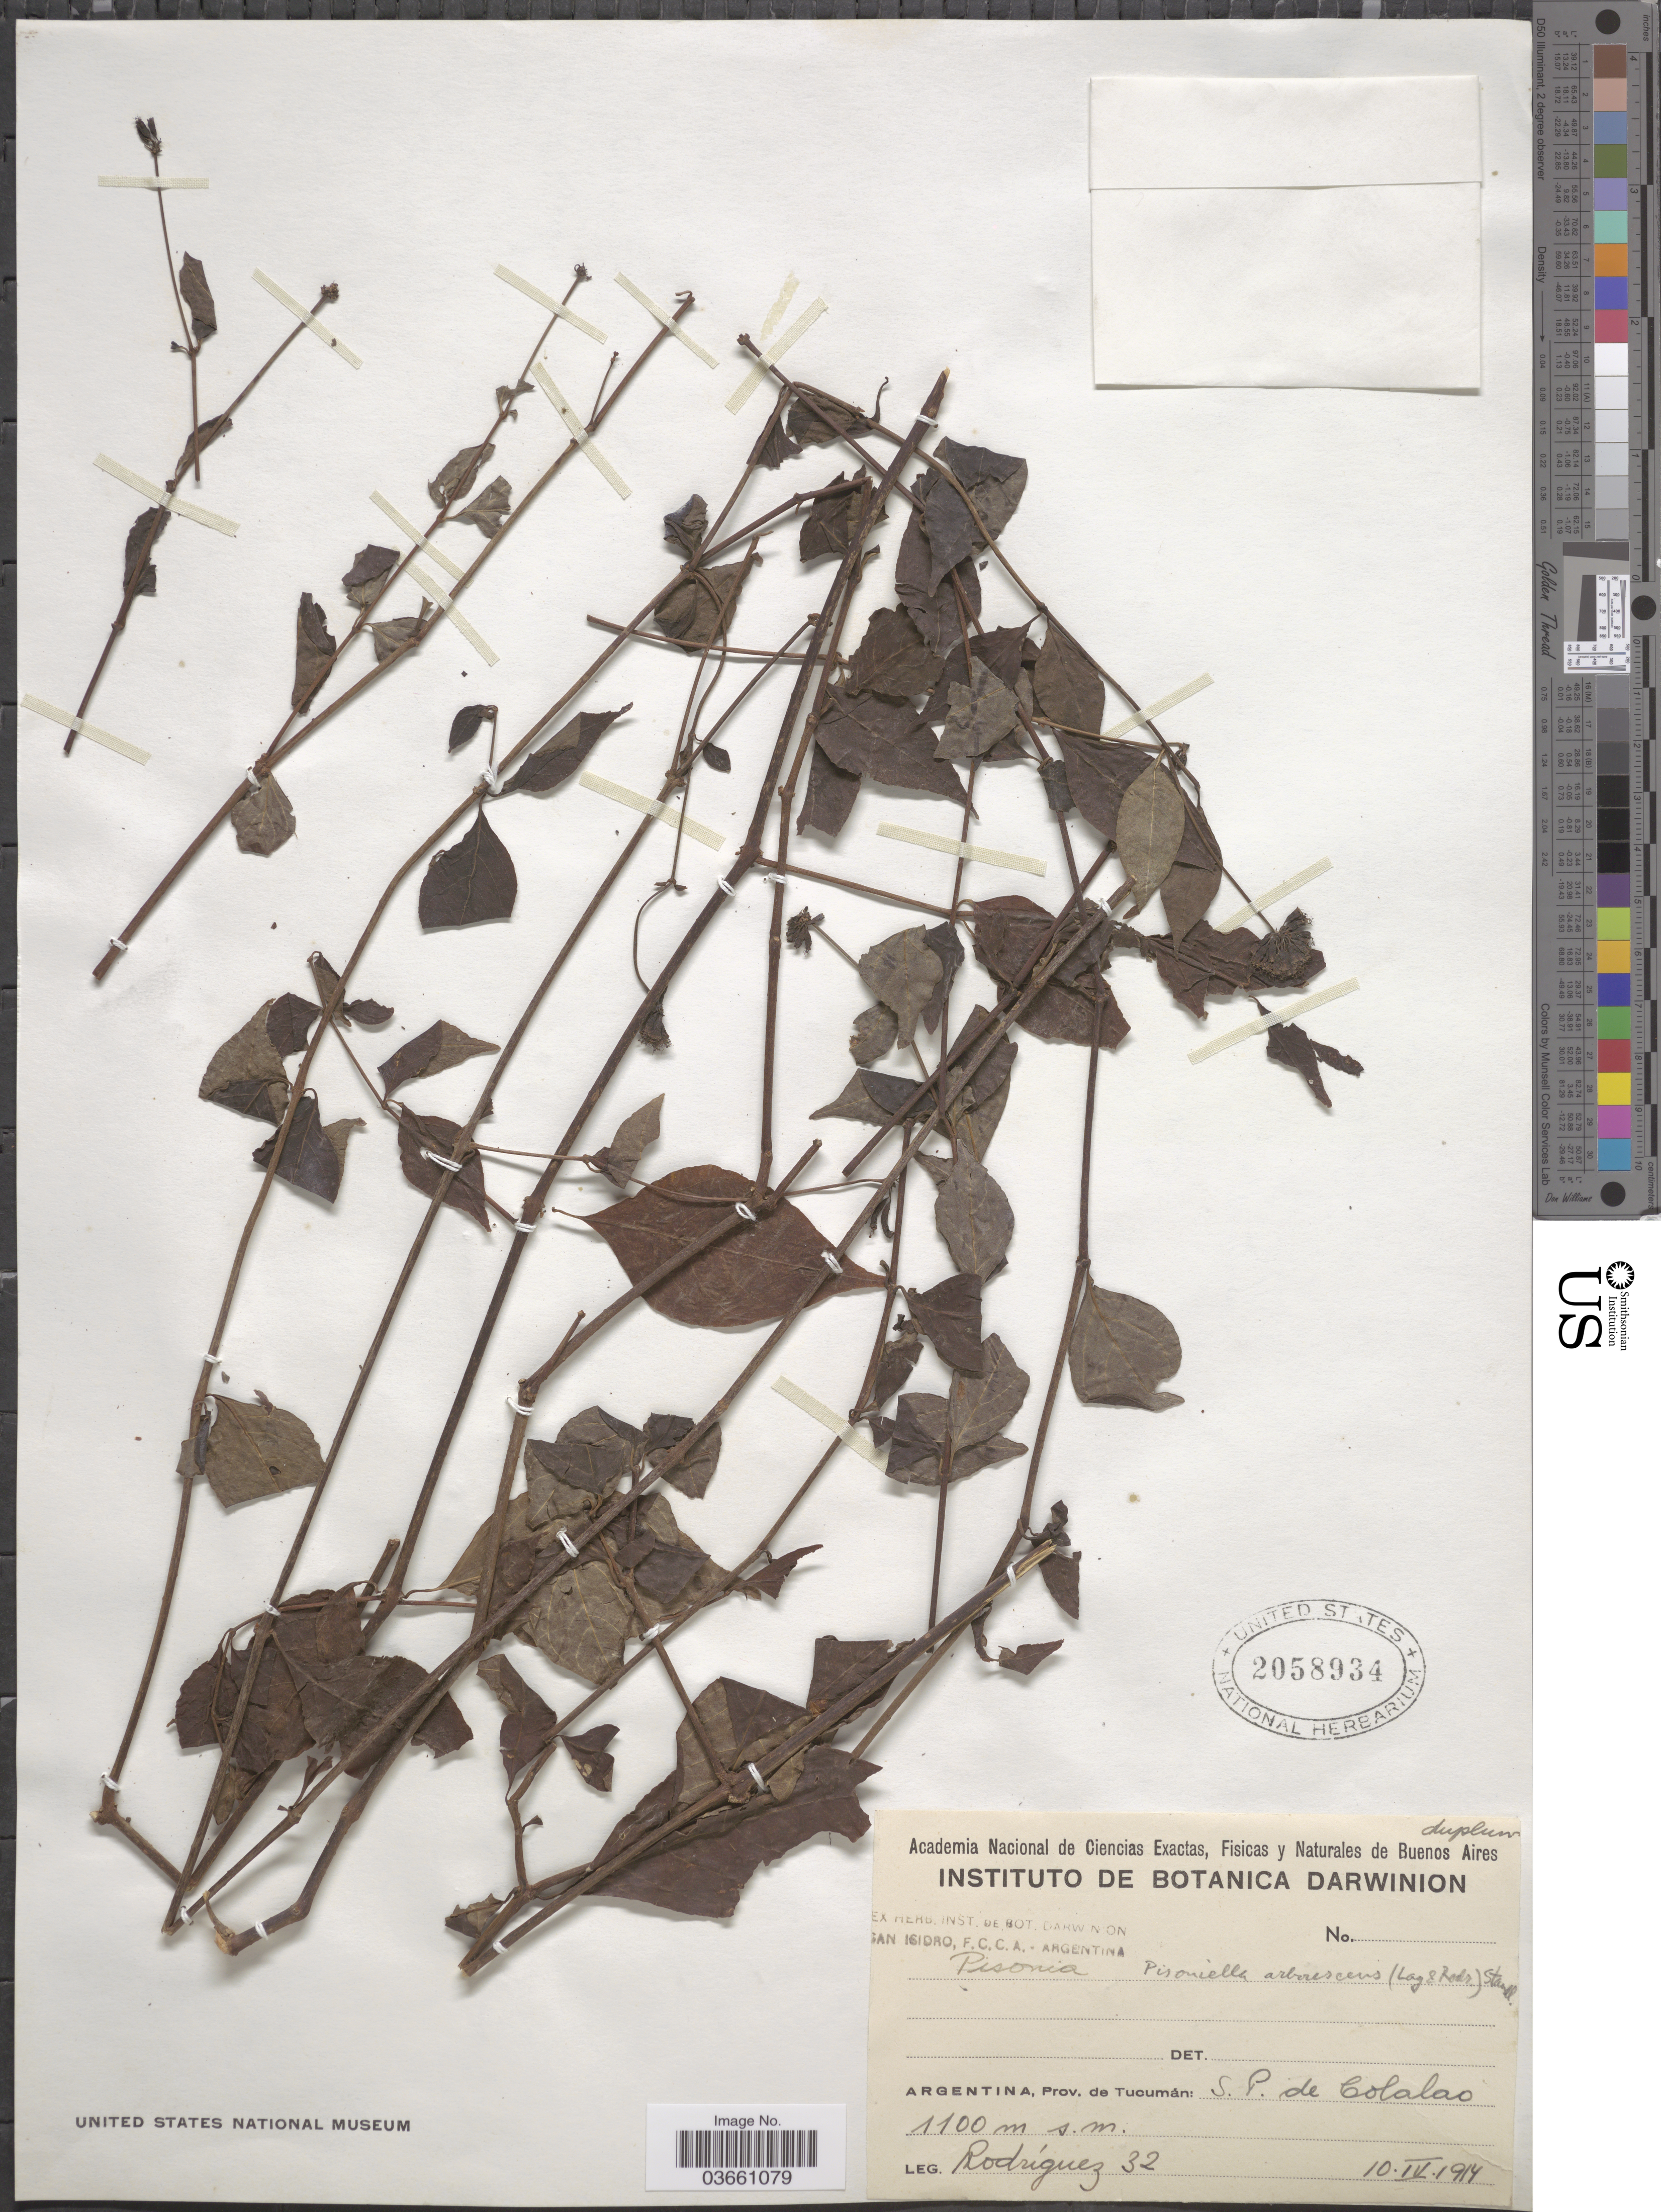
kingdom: Plantae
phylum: Tracheophyta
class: Magnoliopsida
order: Caryophyllales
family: Nyctaginaceae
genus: Pisoniella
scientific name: Pisoniella arborescens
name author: (Lag. & Rodr.) Standl.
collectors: Rodriguez, --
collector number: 32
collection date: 1914-04-10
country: Argentina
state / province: Tucuman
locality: S. P. de Colalao.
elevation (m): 1100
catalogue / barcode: US 2058934